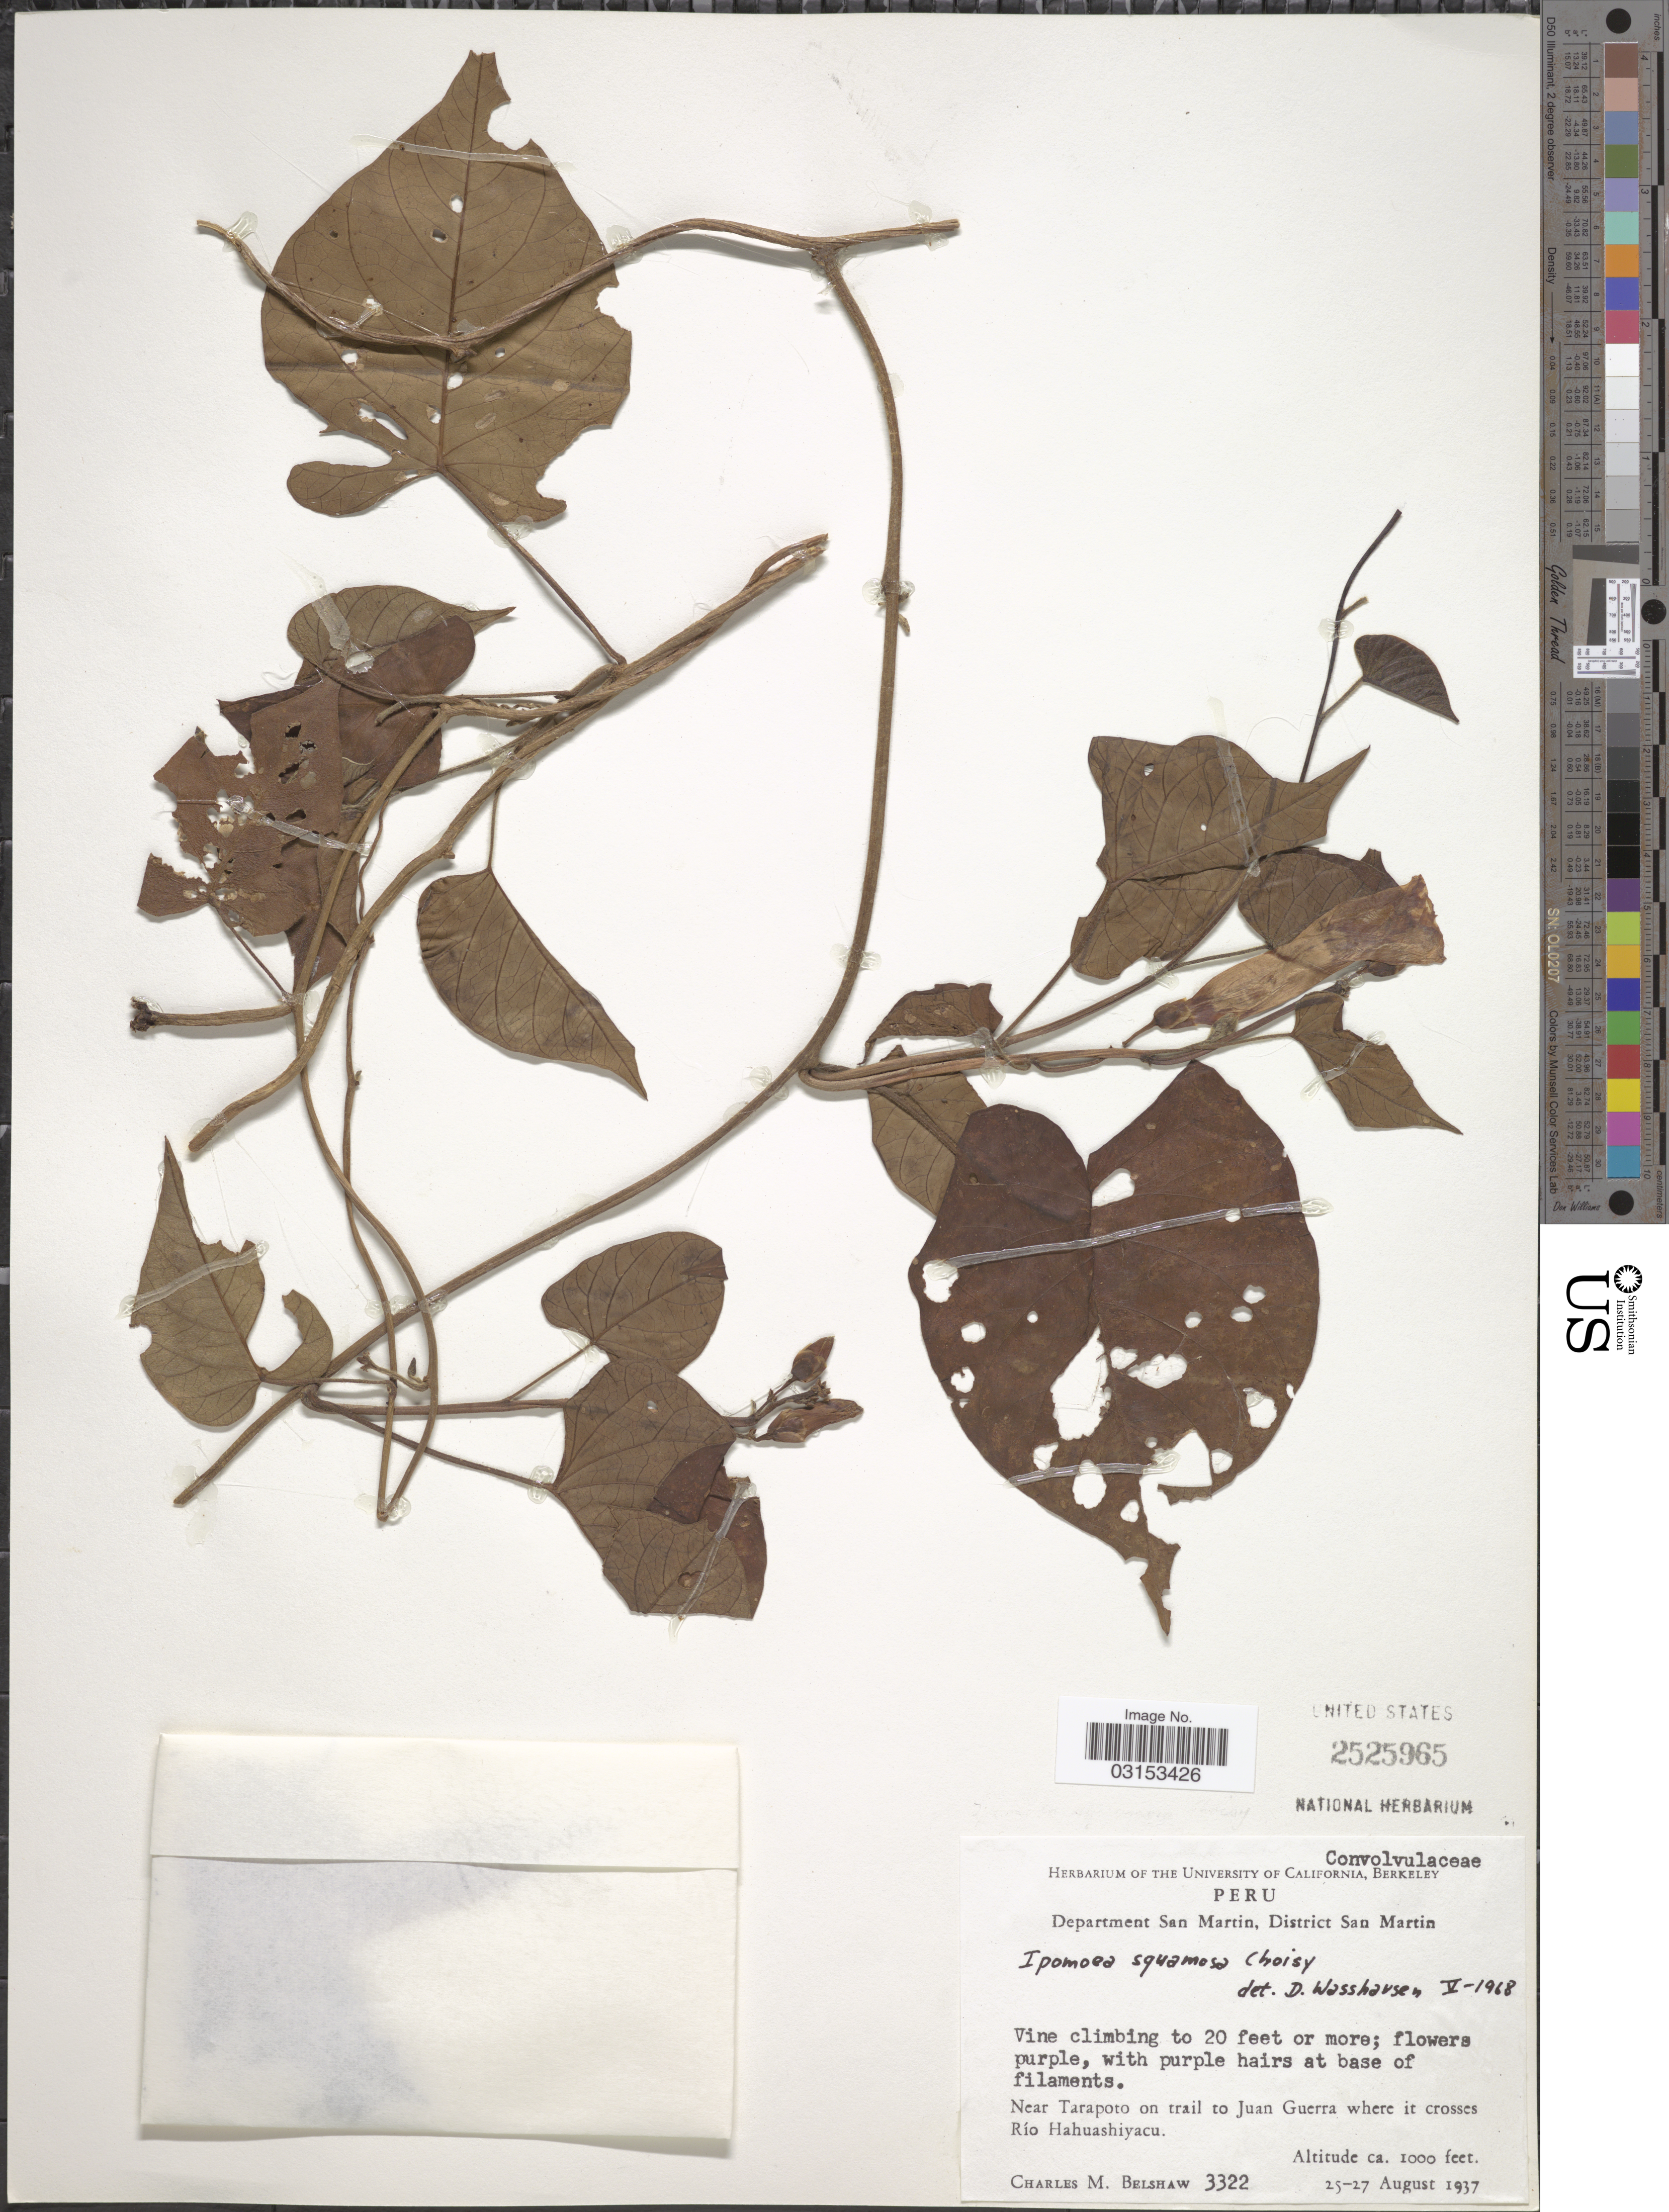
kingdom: Plantae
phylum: Tracheophyta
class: Magnoliopsida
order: Solanales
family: Convolvulaceae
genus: Ipomoea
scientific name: Ipomoea squamosa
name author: Choisy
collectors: C. Shaw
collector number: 3322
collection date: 1937-08-25/1937-08-27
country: Peru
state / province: San Martín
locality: Department San Martin, District San Martin. Near Tarapoto on trail to Juan Guerra where it crosses Río Hahuashiyacu.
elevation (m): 305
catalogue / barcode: US 2525965